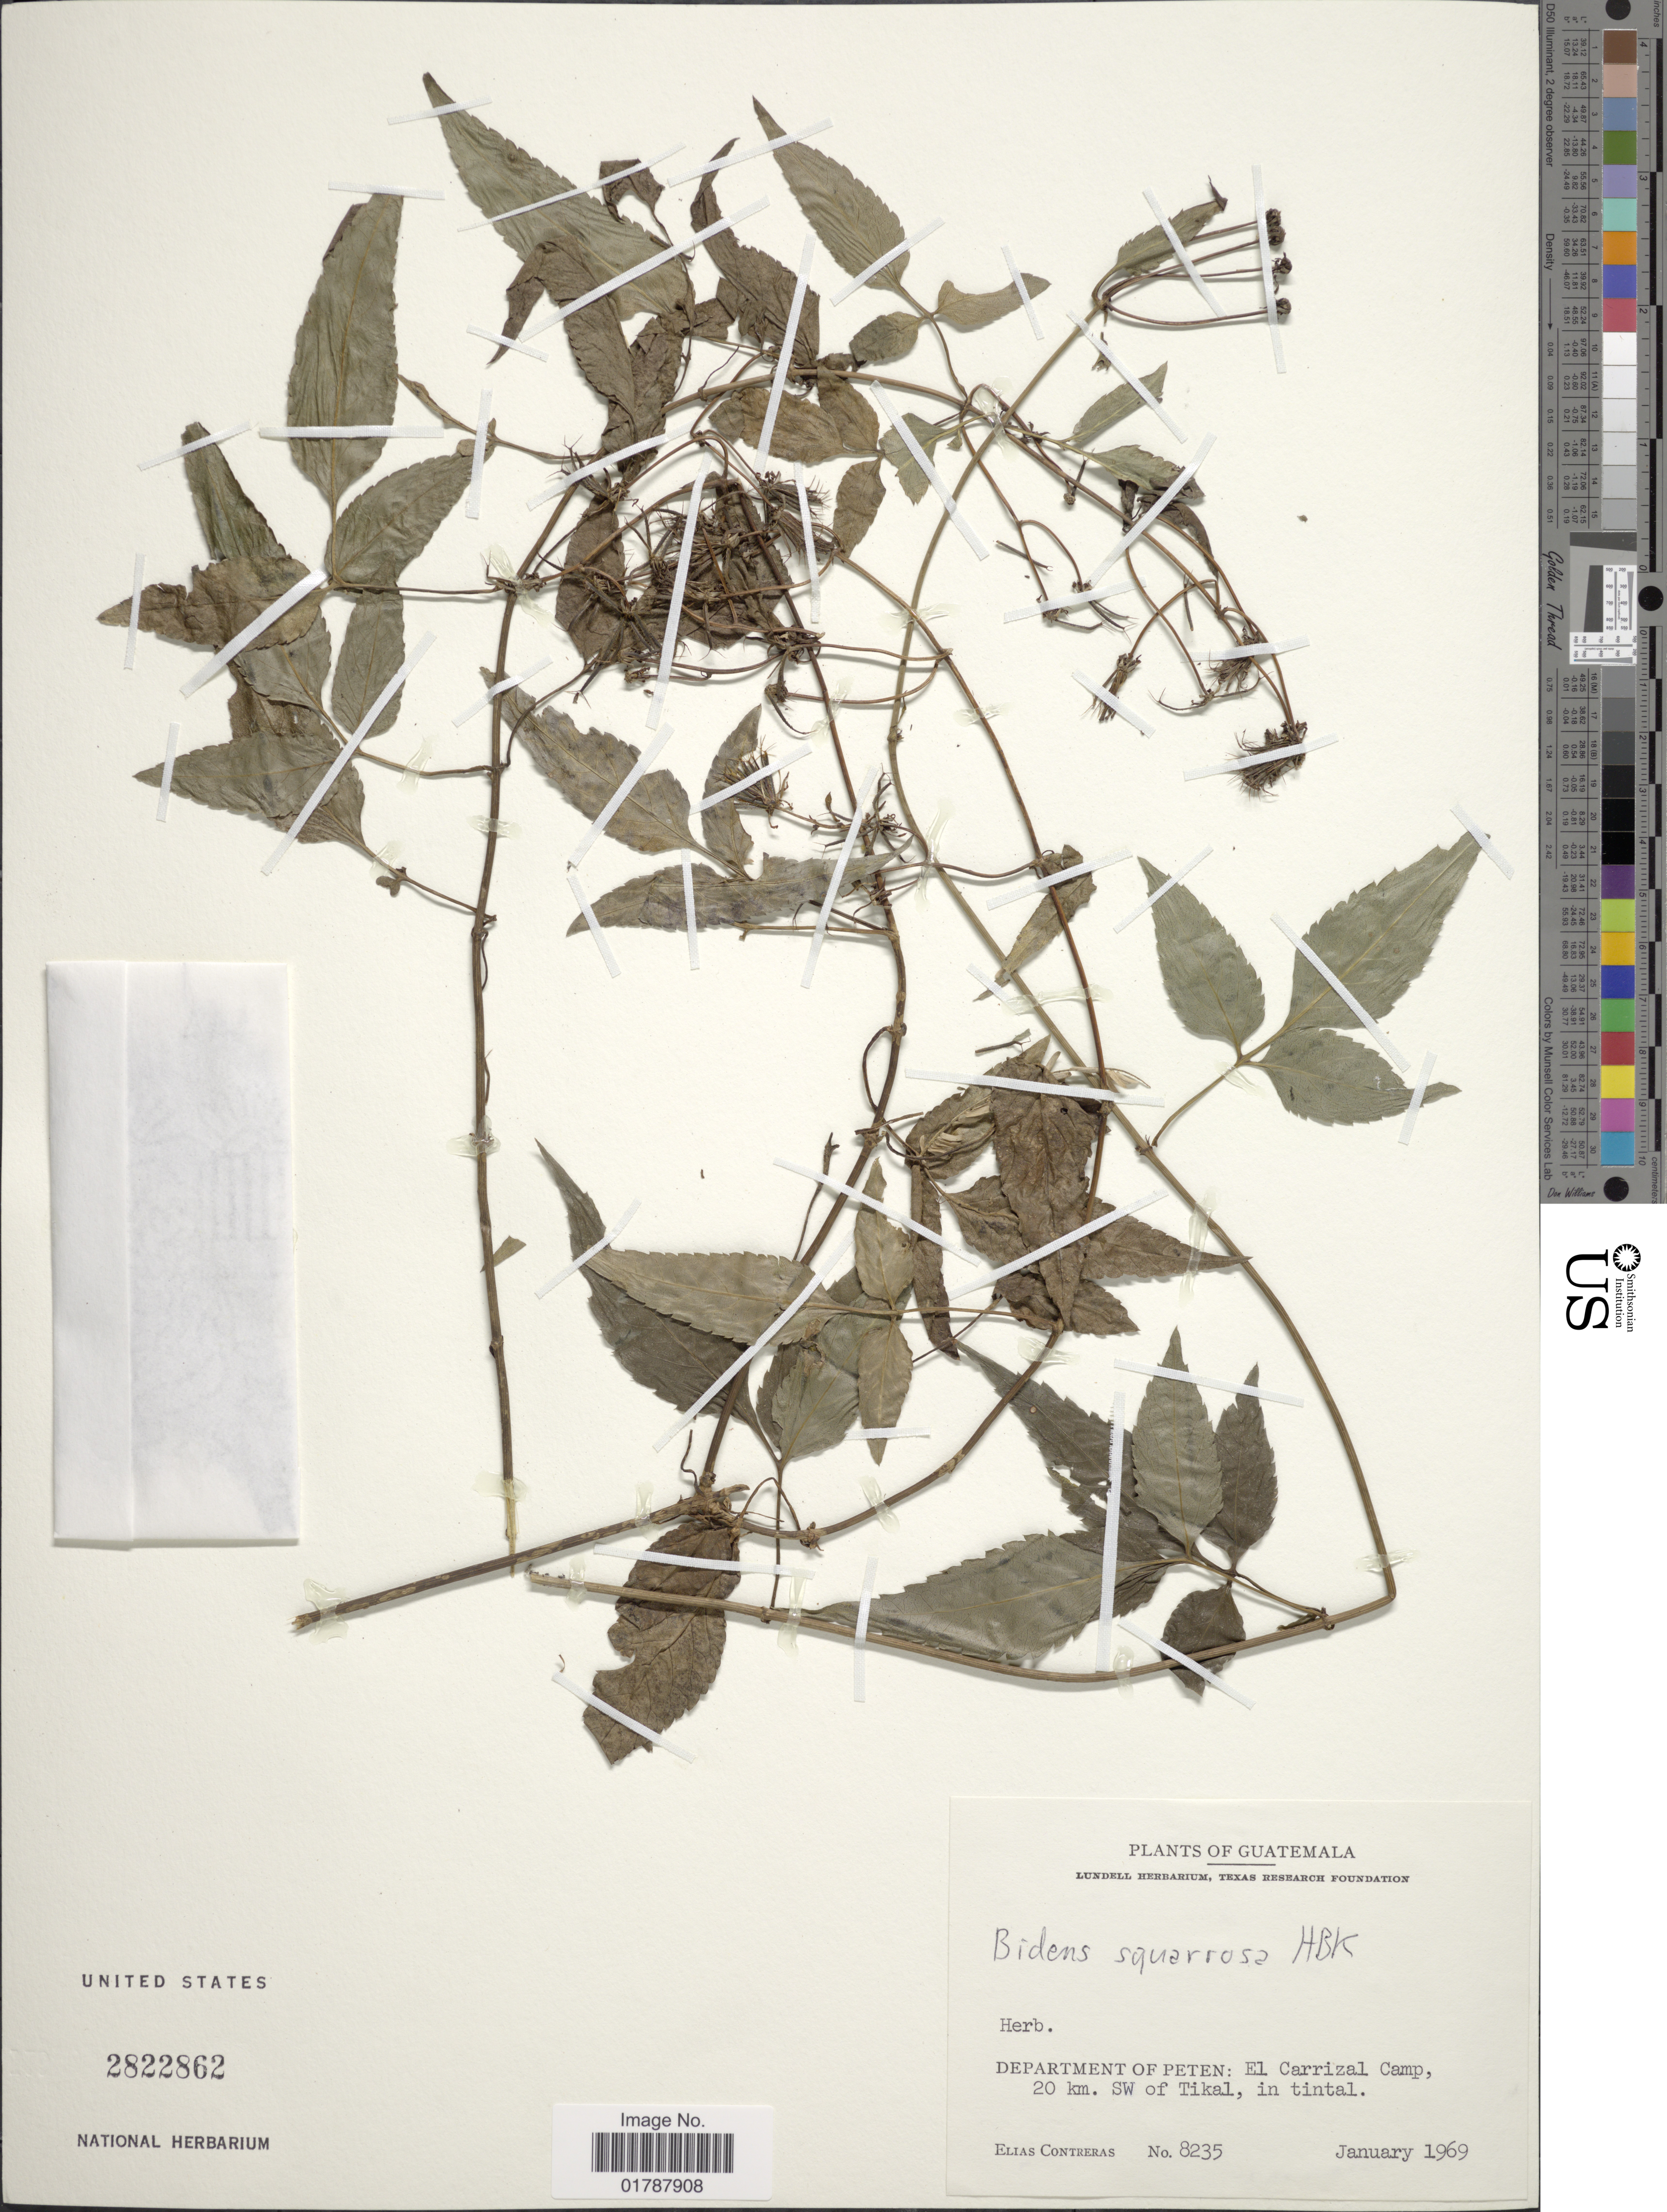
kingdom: Plantae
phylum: Tracheophyta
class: Magnoliopsida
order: Asterales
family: Asteraceae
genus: Bidens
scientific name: Bidens squarrosa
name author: Kunth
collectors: E. Contreras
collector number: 8235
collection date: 1969-01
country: Guatemala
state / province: El Petén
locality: El Carrizal Camp, 20 km. SW of Tikal, in tintal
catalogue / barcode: US 2822862